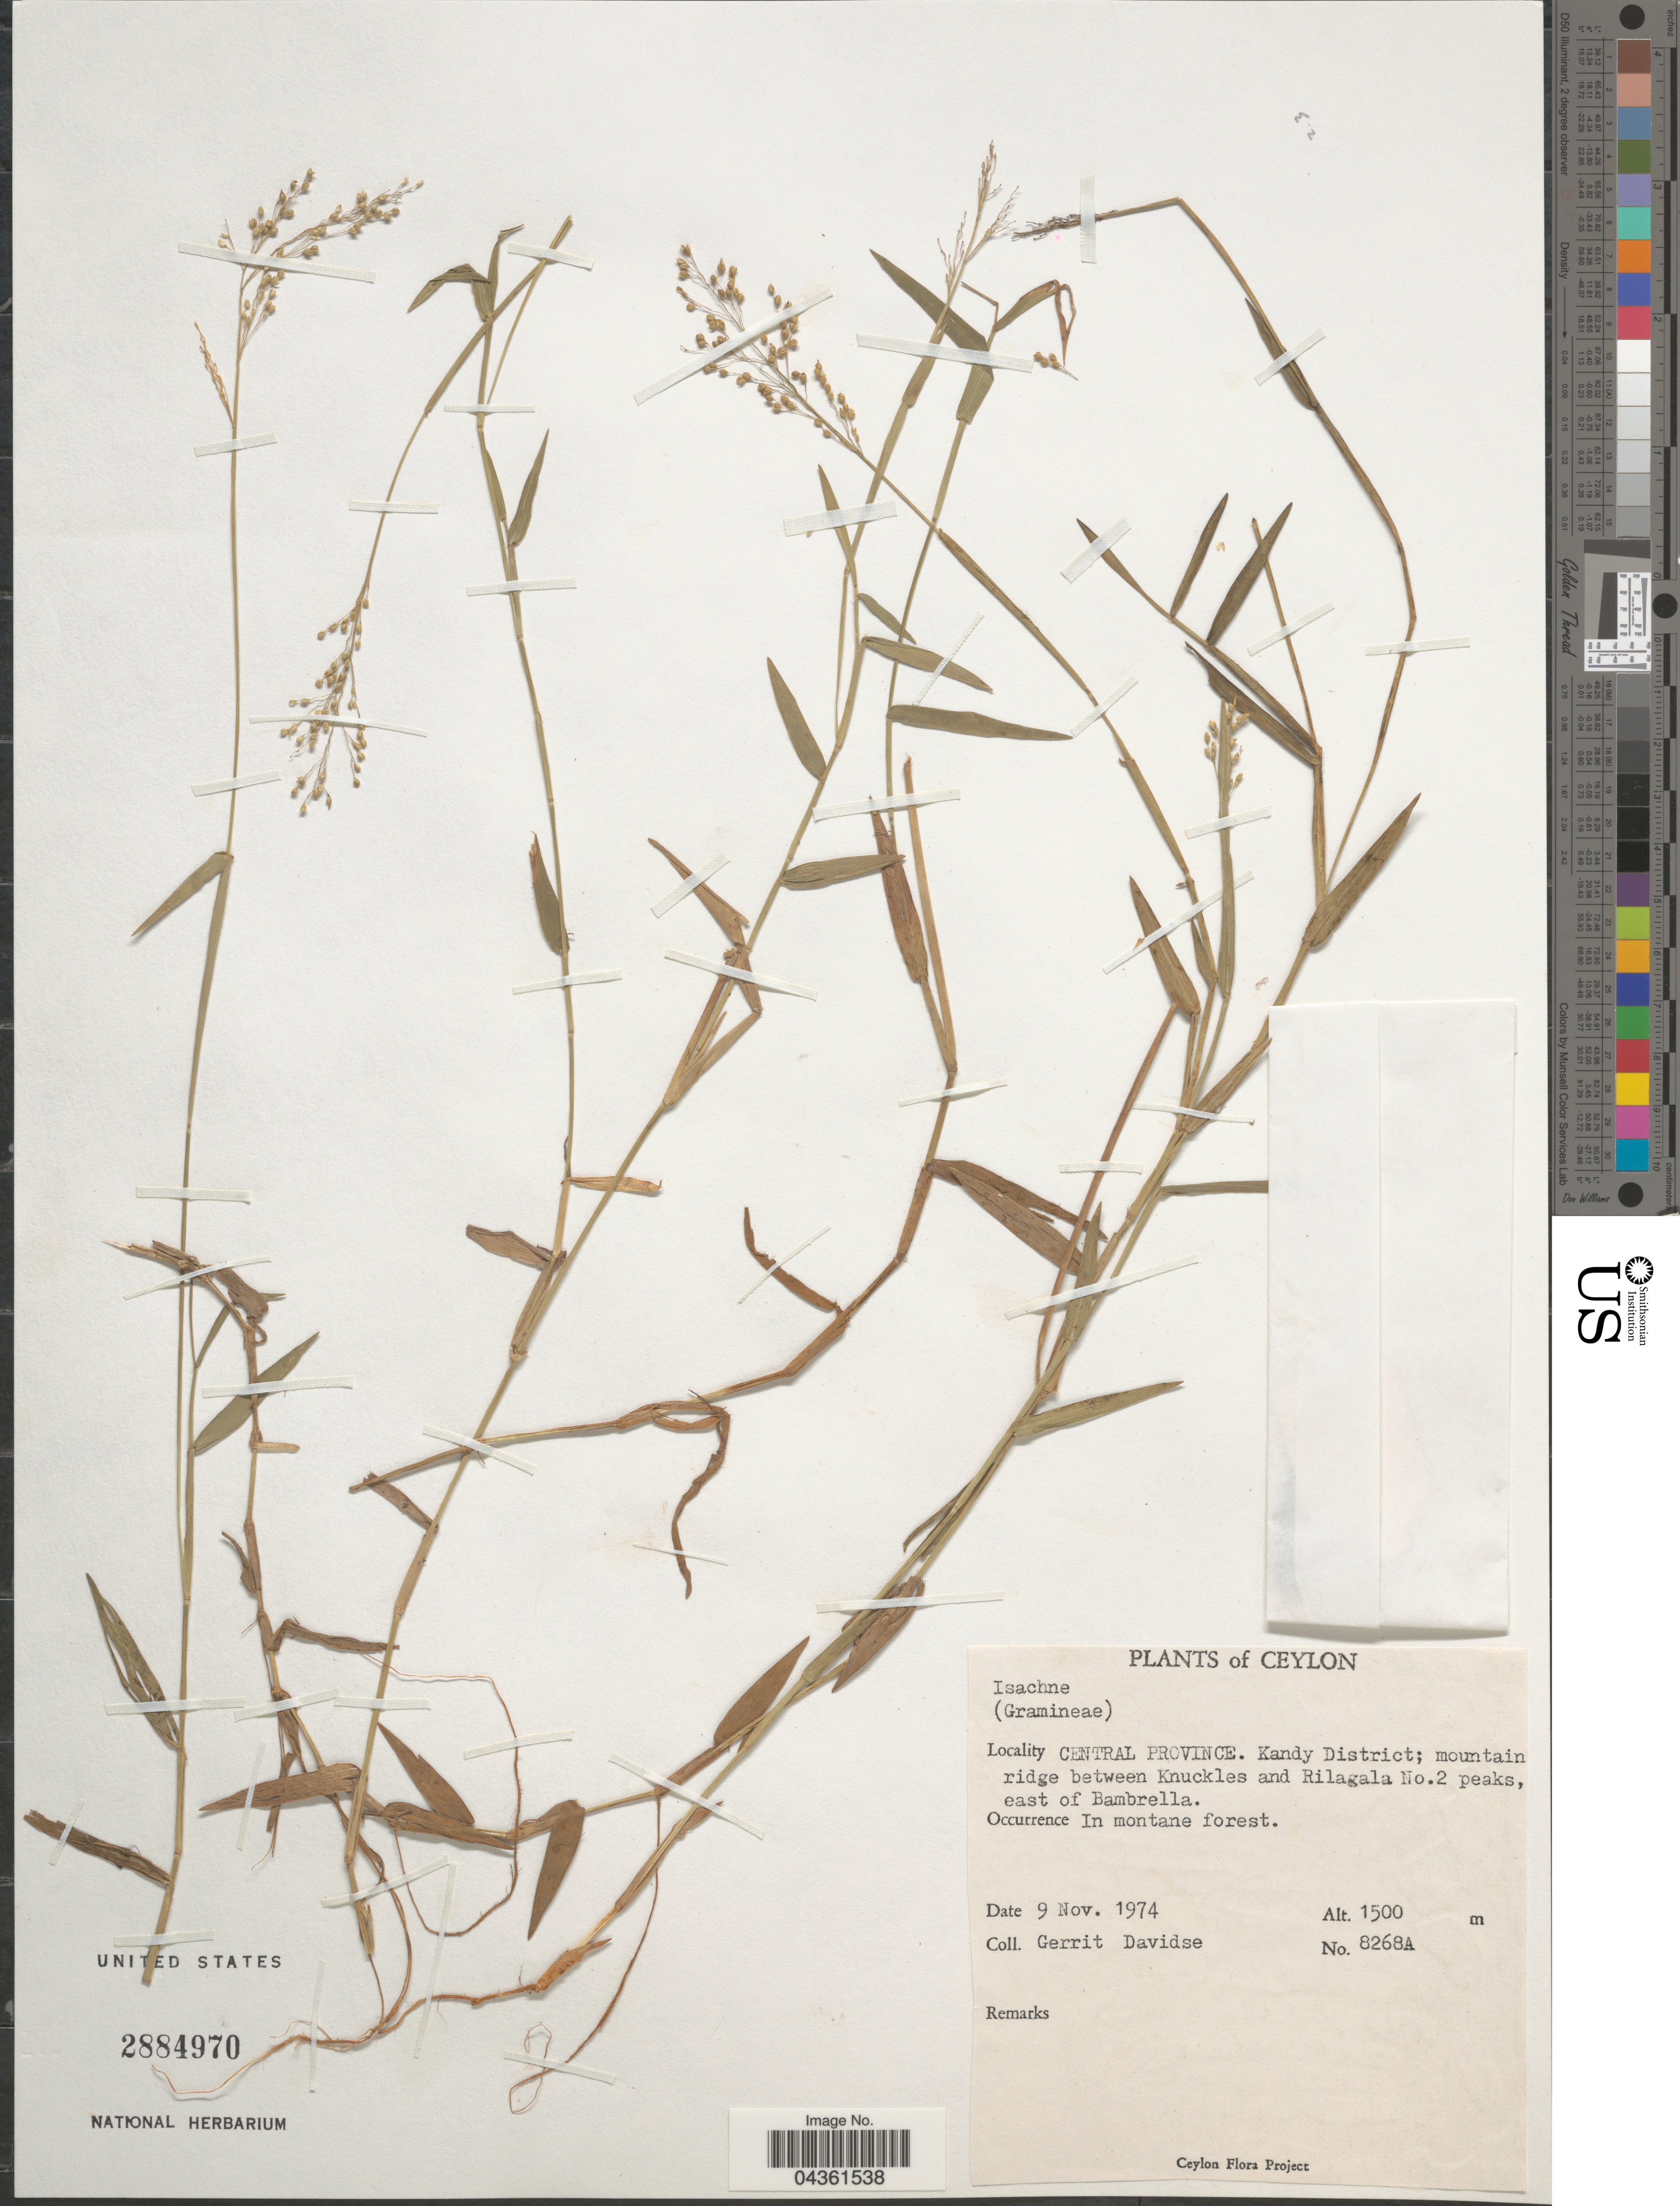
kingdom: Plantae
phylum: Tracheophyta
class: Liliopsida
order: Poales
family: Poaceae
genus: Isachne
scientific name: Isachne globosa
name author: (Thunb.) Kuntze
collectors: G. Davidse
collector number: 8268A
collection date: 1974-11-09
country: Sri Lanka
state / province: Central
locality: Ceylon. Kandy District; mountain ridge between Knuckles and Rilagala No.2 peaks, east of Bambrella.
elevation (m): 1500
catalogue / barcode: US 2884970